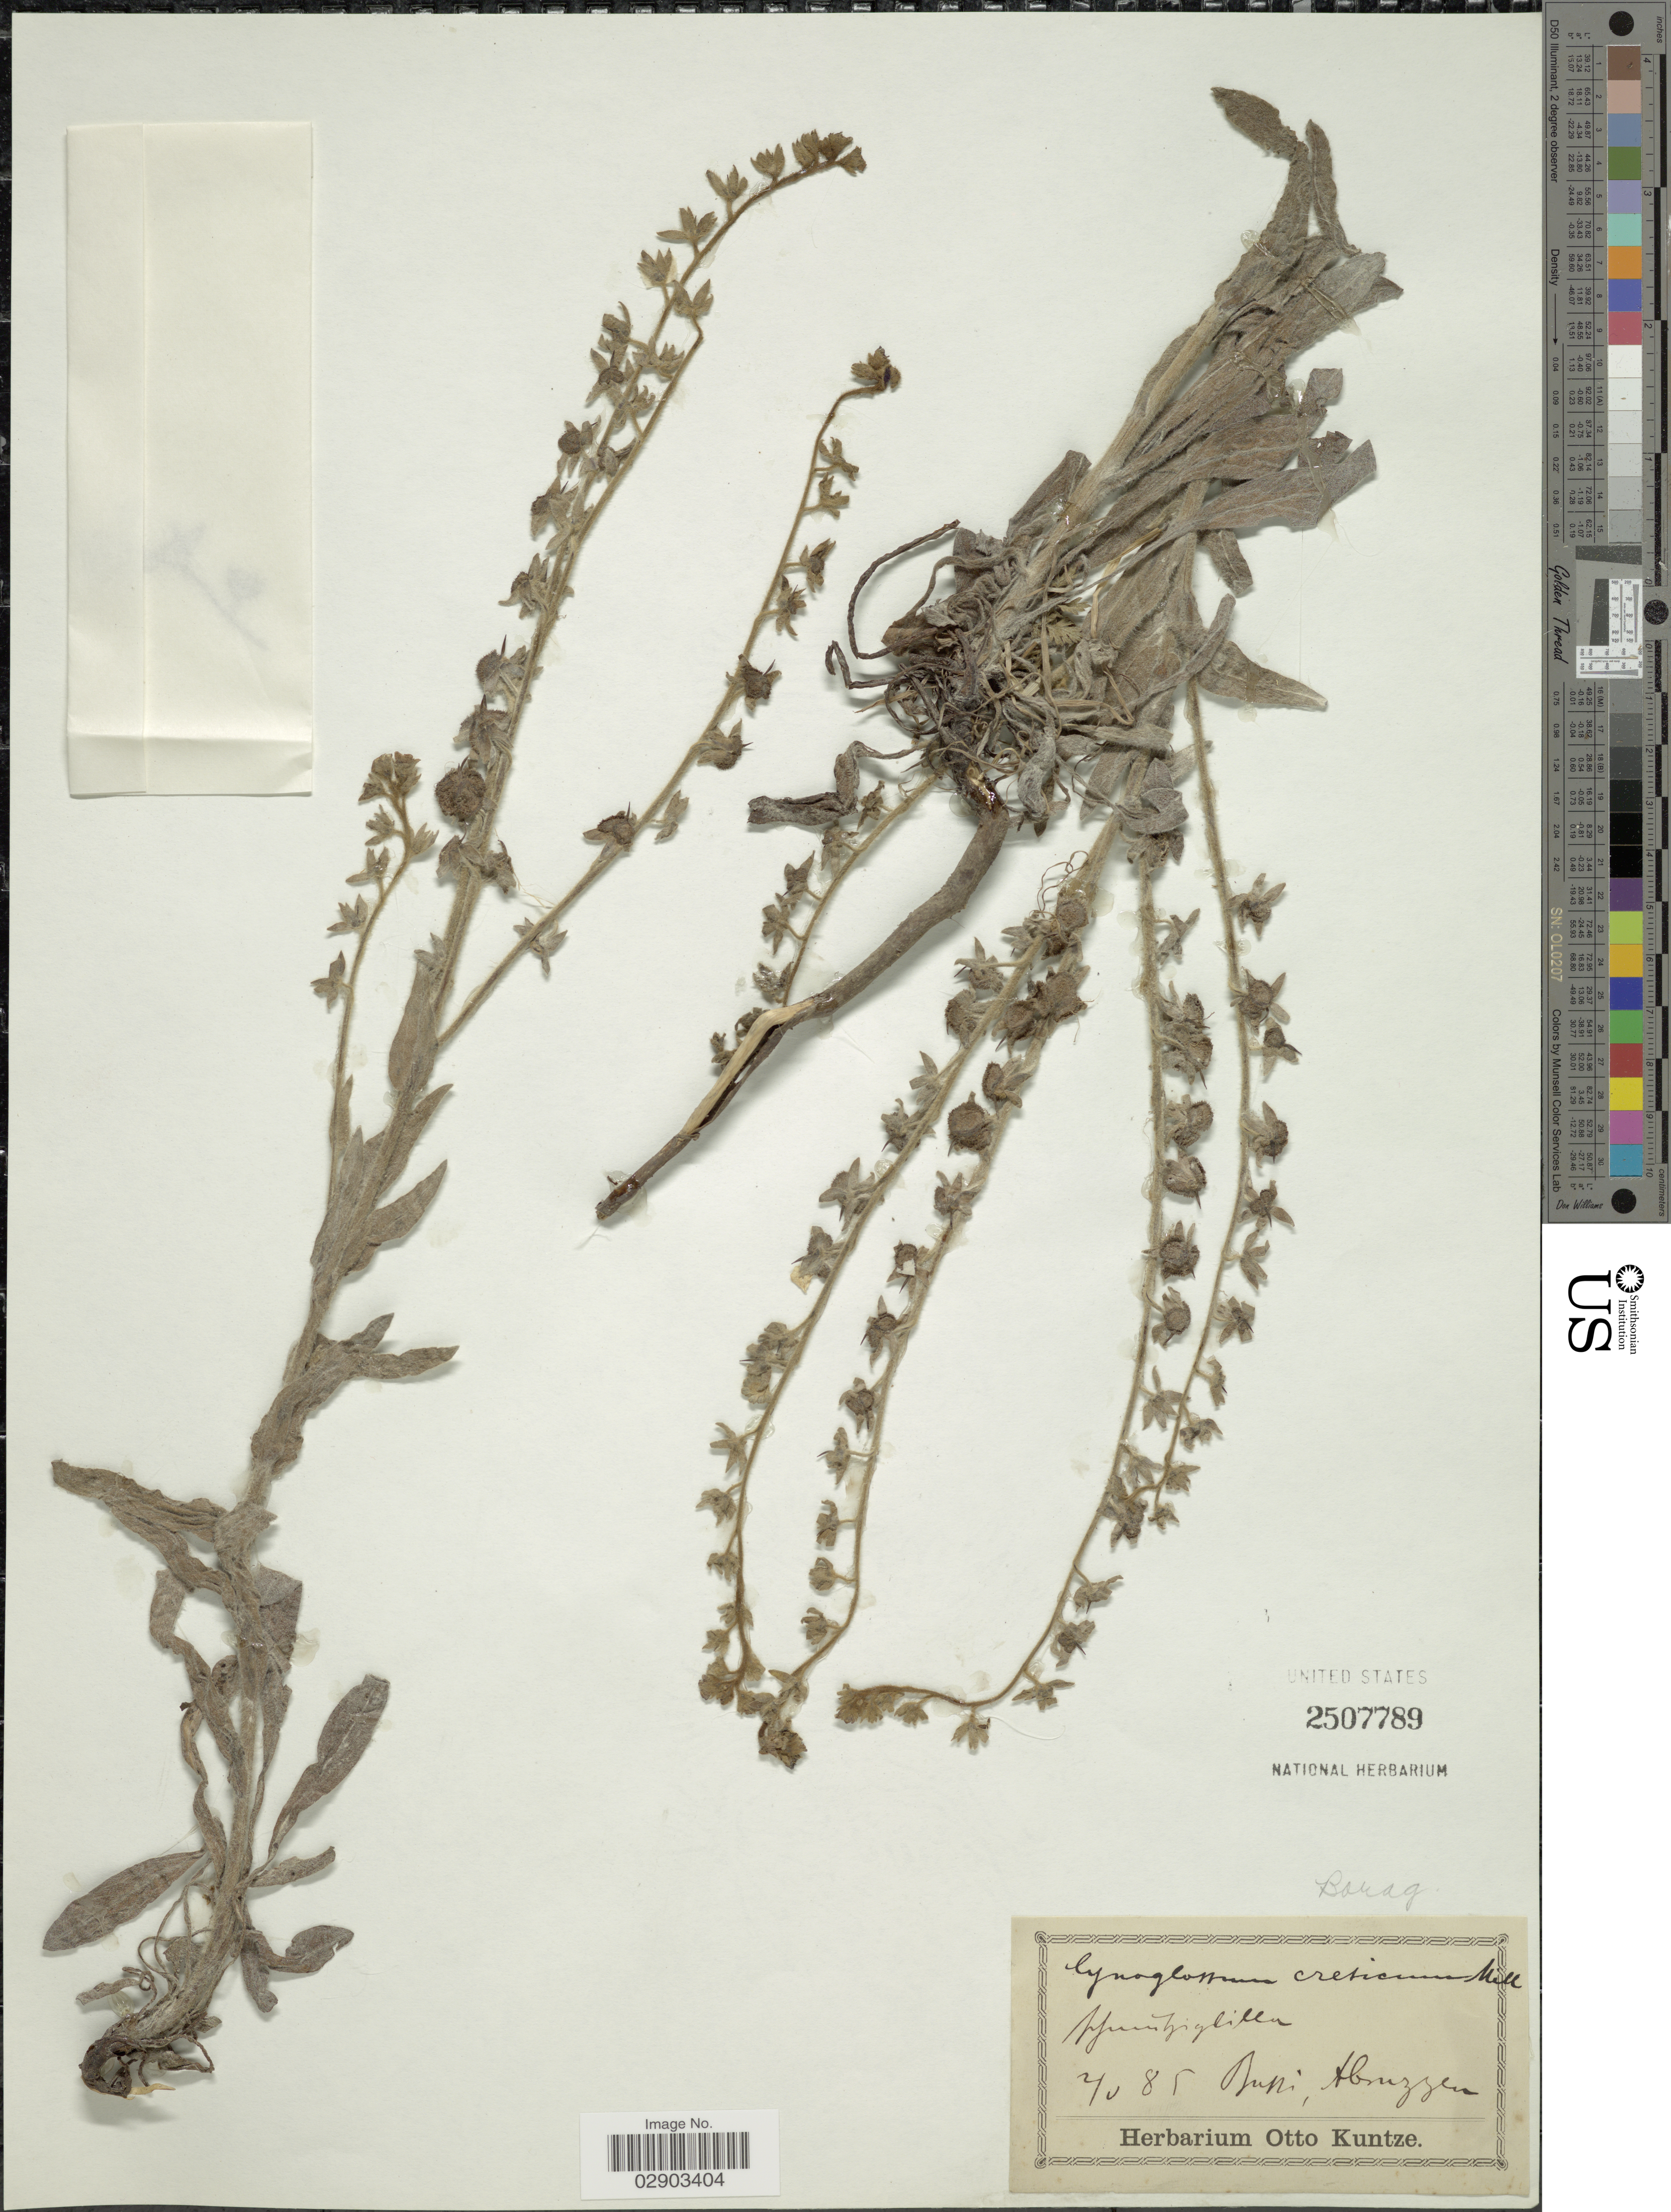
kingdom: Plantae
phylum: Tracheophyta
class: Magnoliopsida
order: Boraginales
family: Boraginaceae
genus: Cynoglossum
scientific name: Cynoglossum creticum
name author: Mill.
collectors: ex herb. Otto Kuntze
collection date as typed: Transcribed d/m/y: 2/6/85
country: Italy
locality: Bussi, Abruzzen.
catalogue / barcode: US 2507789